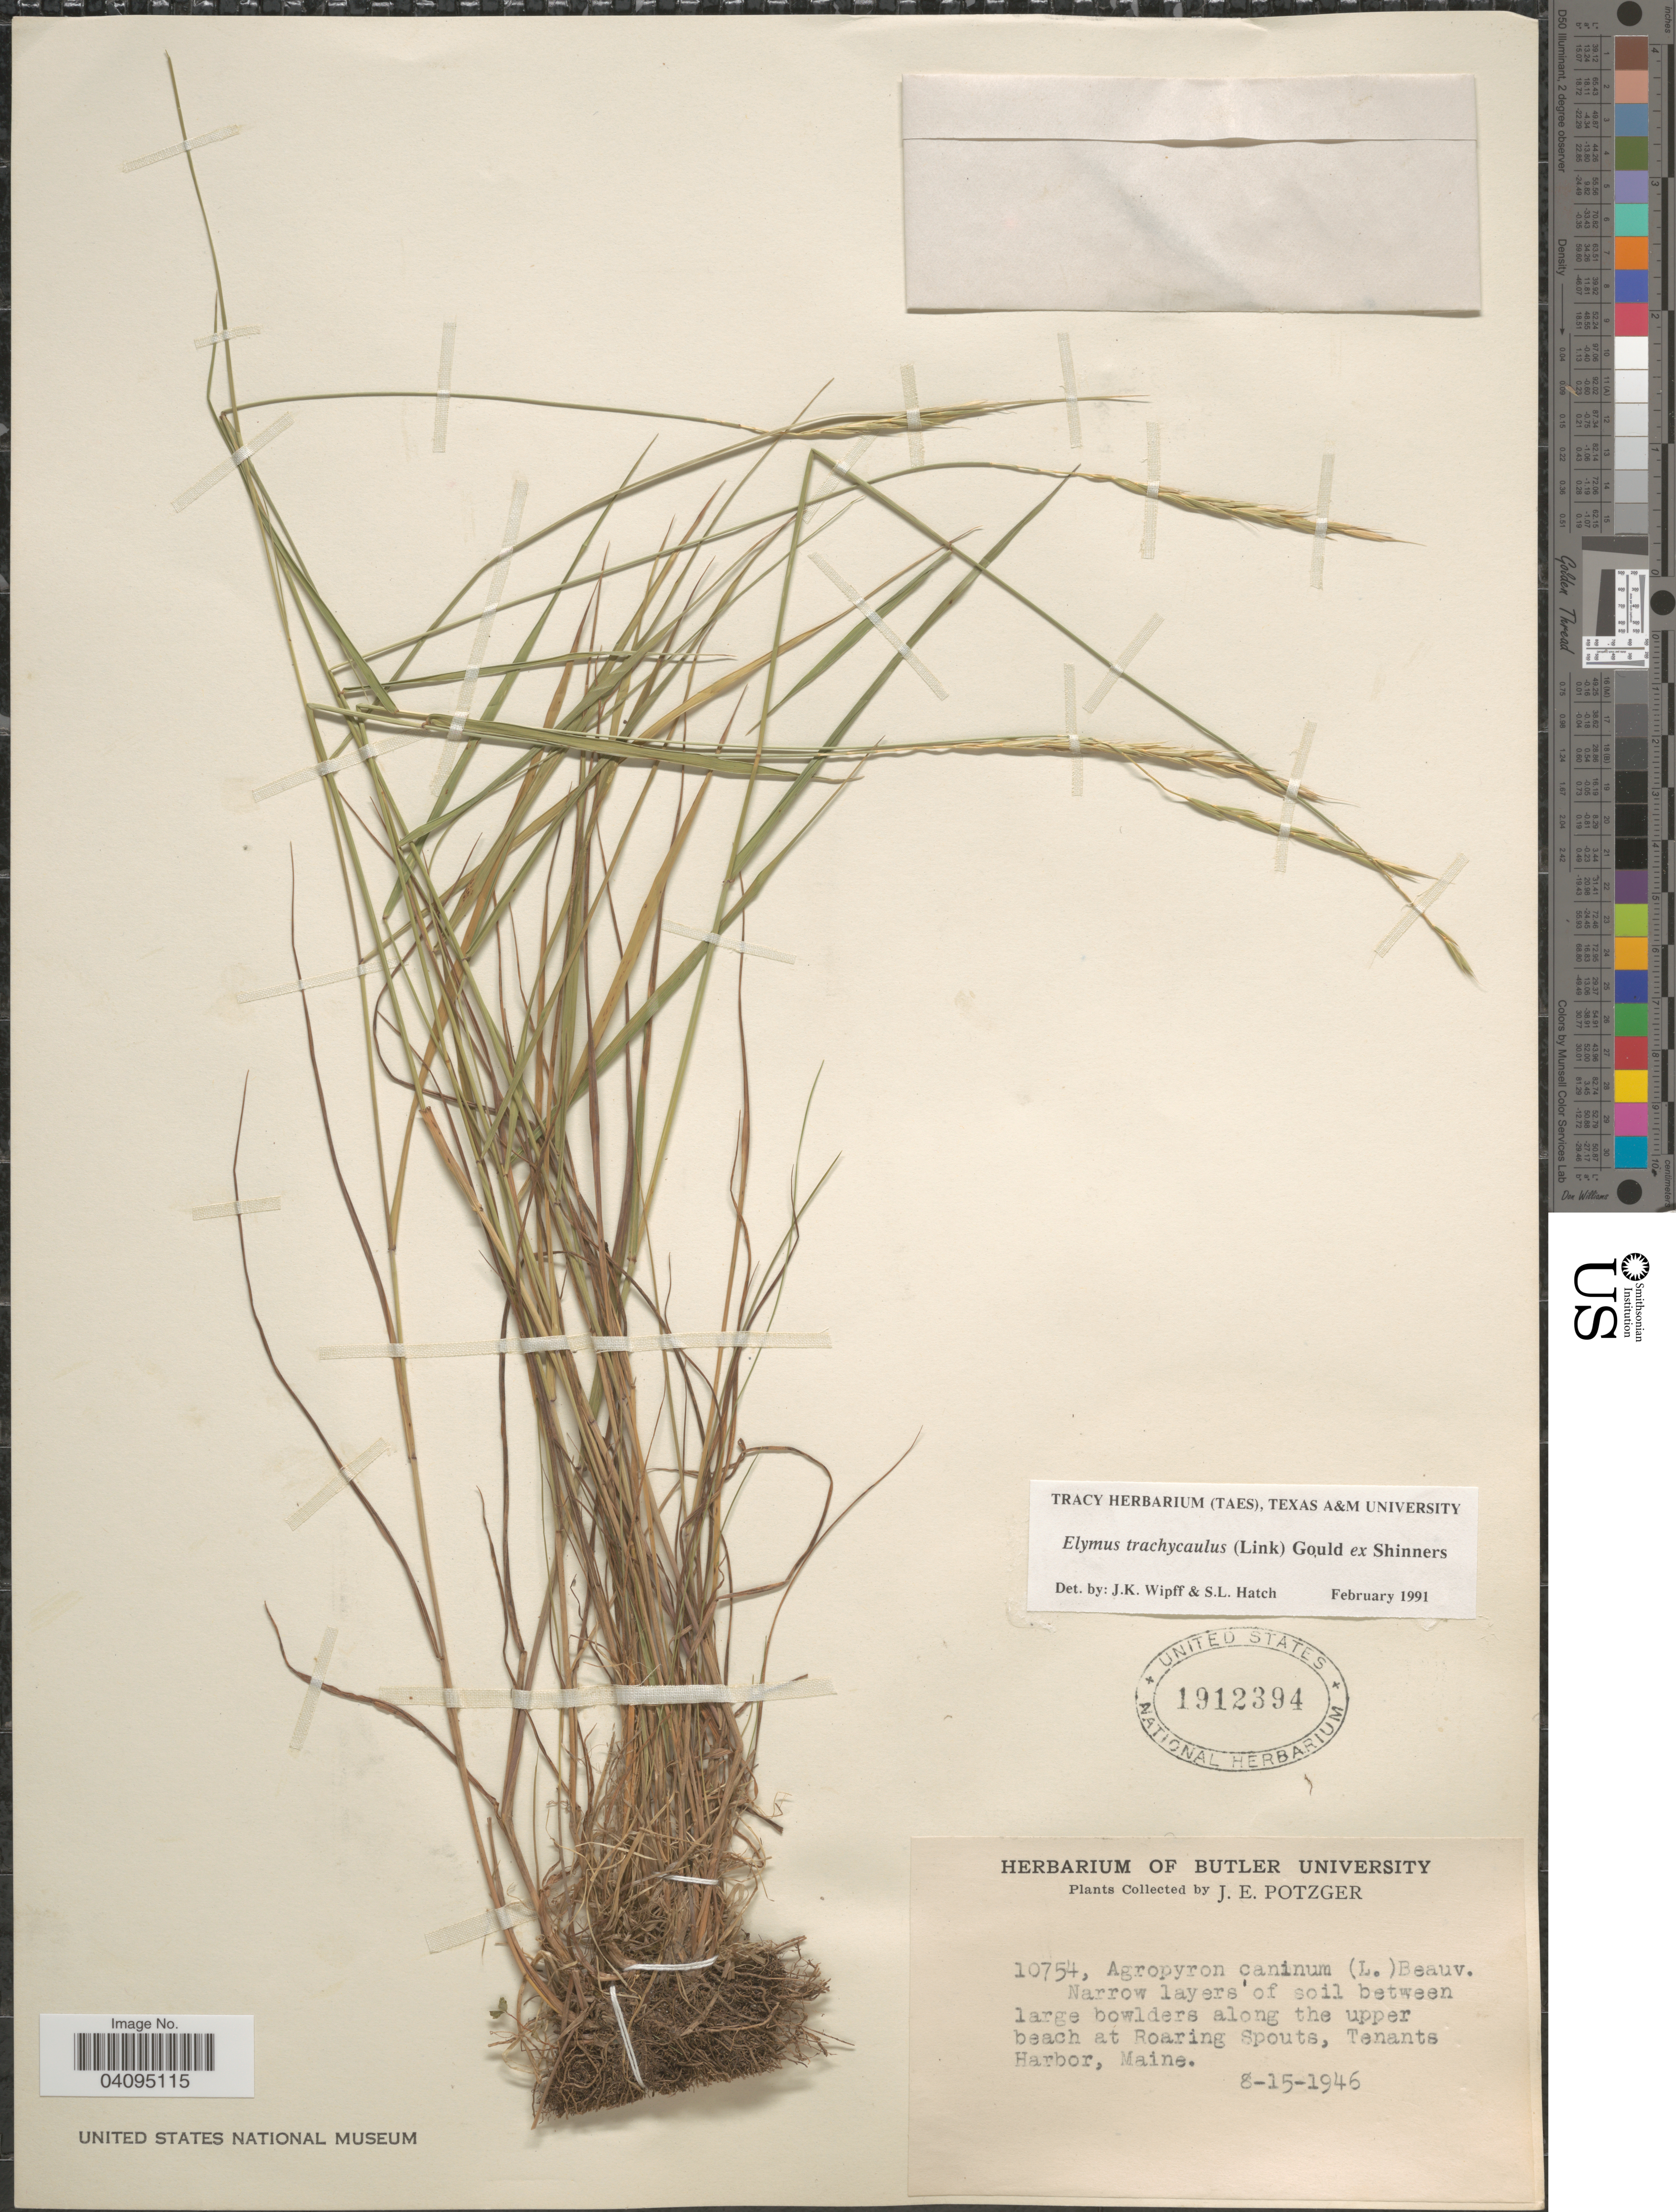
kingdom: Plantae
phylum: Tracheophyta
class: Liliopsida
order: Poales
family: Poaceae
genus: Elymus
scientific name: Elymus trachycaulus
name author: (Link) Gould ex Shinners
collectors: J. Potzger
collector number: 10754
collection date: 1946-08-15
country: United States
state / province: Maine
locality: Narrow layers of soil between large bowlders along the upper beach at Roaring Spouts, Tenants Harbor.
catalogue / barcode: US 1912394